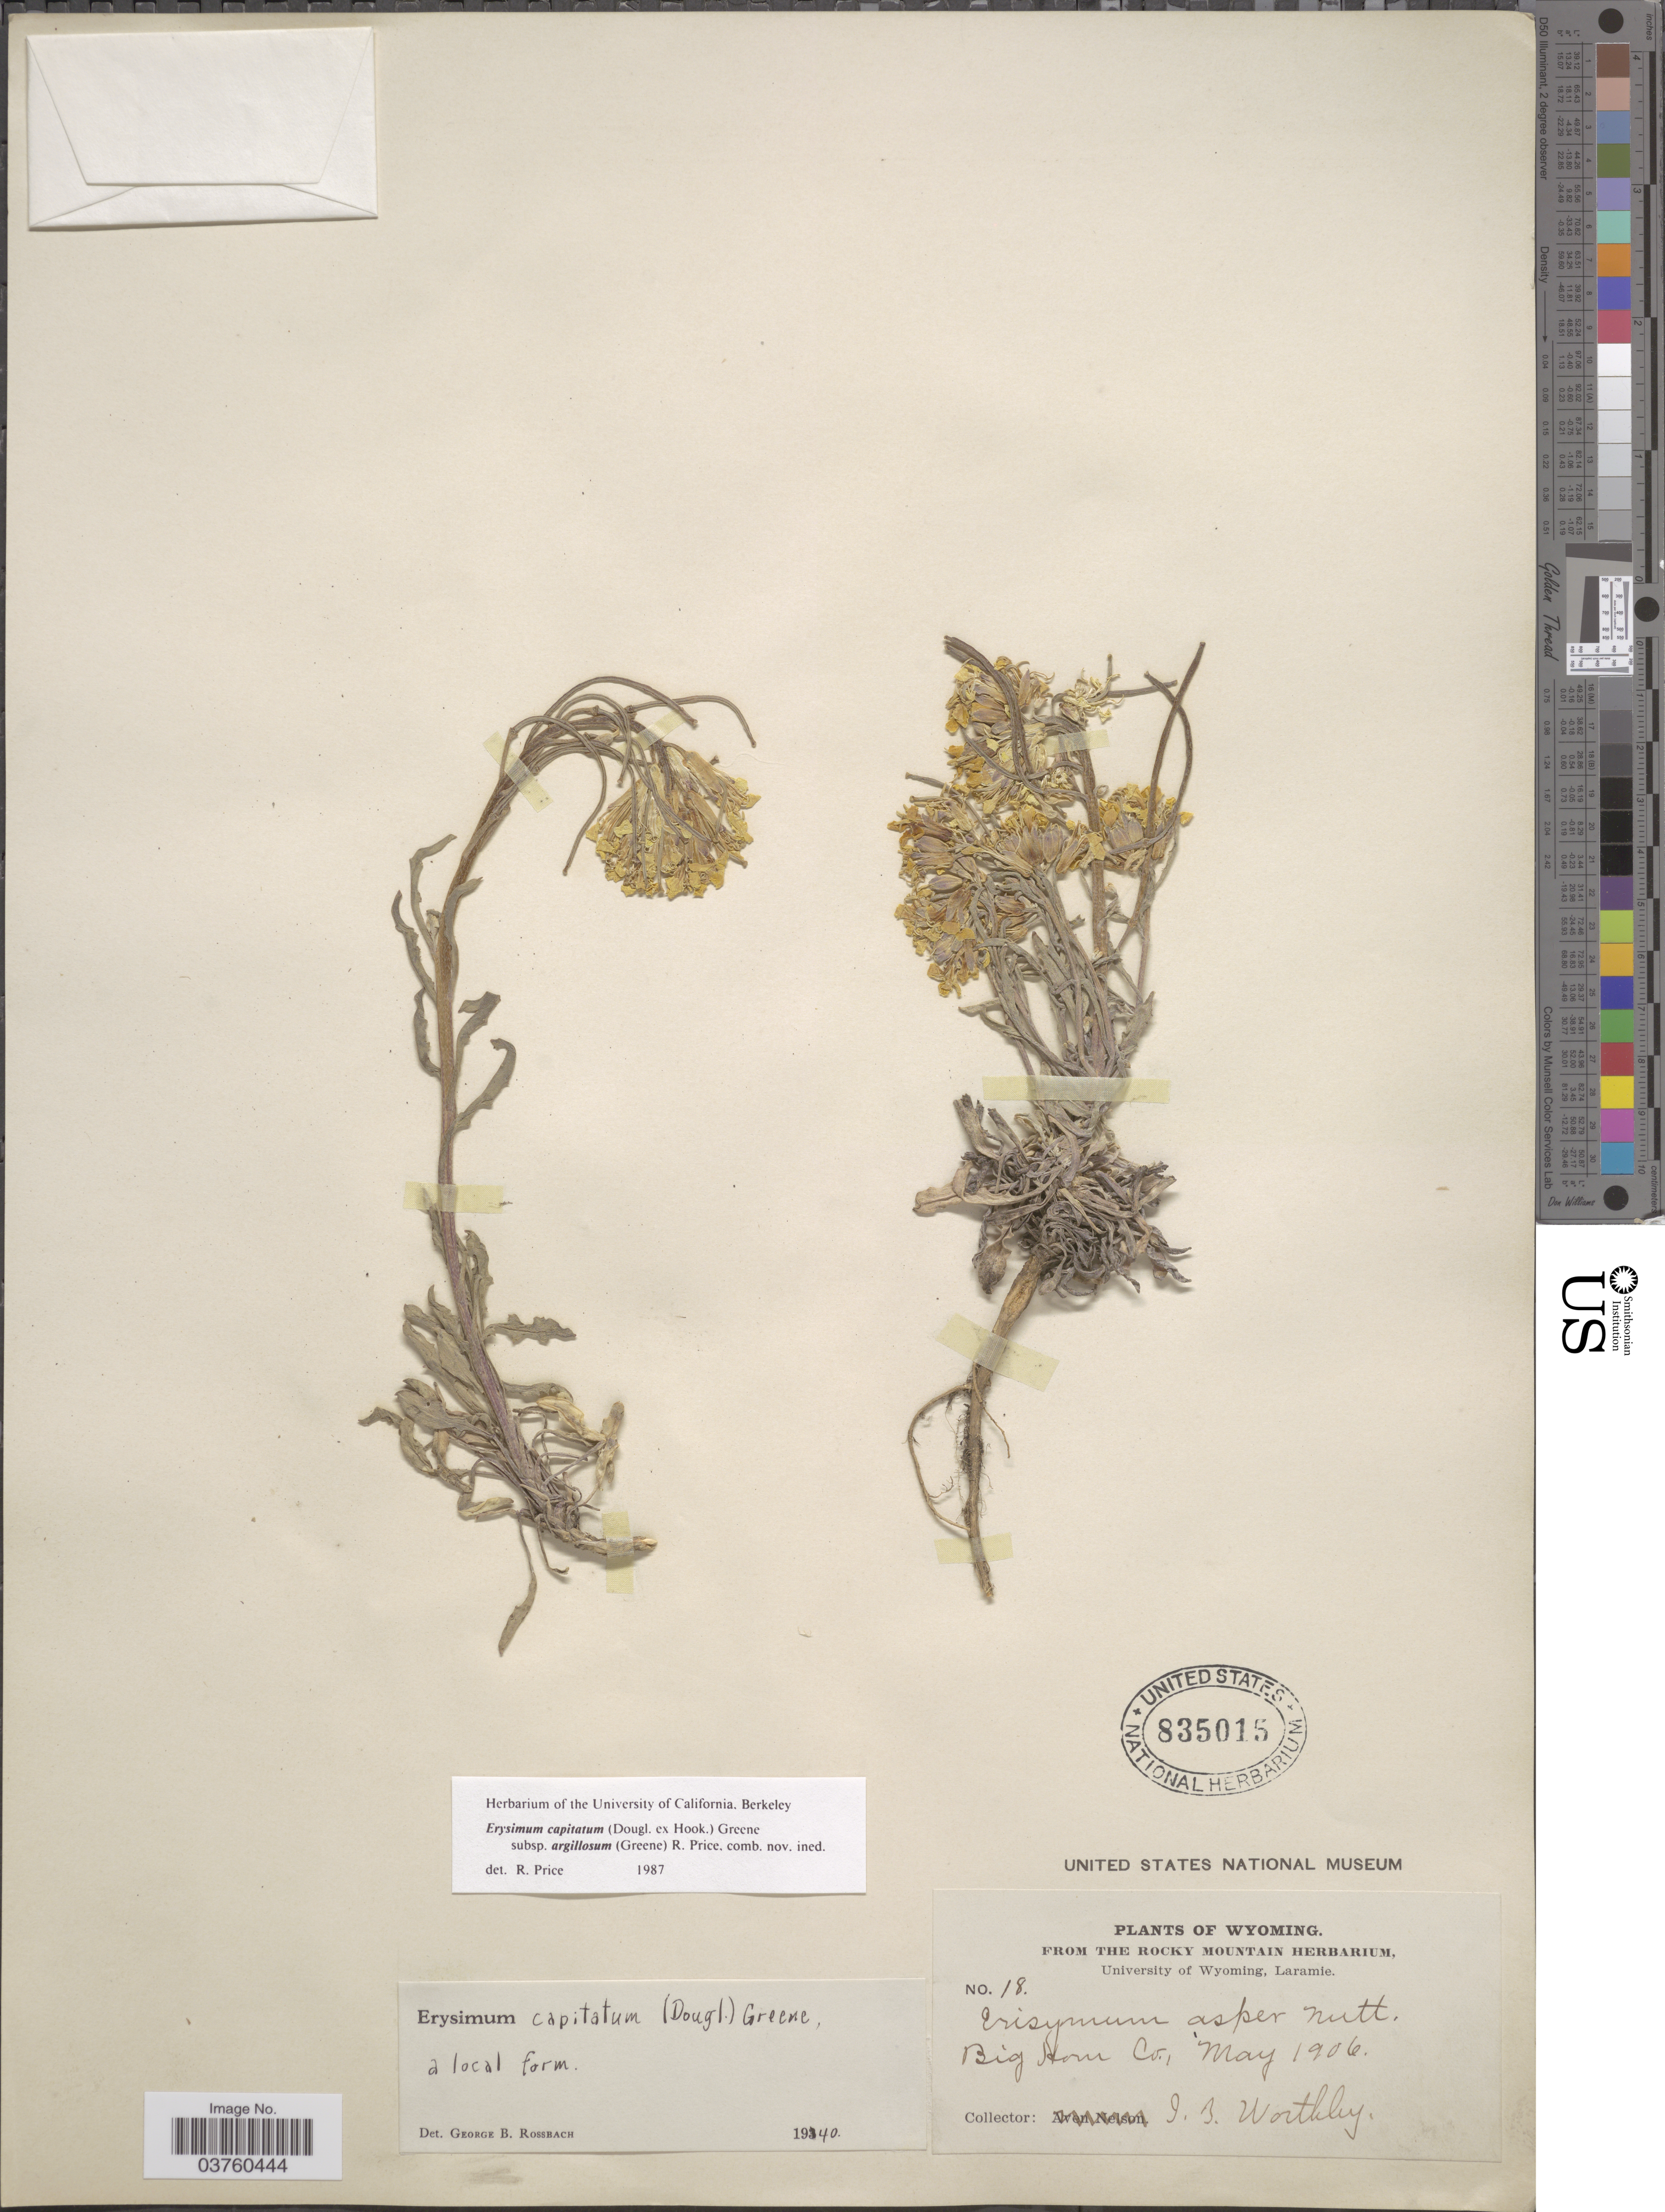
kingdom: Plantae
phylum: Tracheophyta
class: Magnoliopsida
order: Brassicales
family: Brassicaceae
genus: Erysimum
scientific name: Erysimum capitatum subsp. argillosum (Greene) R.A. Price comb. nov. ined.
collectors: I. Worthley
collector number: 18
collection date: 1906-05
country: United States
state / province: Wyoming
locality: Big Horn Co.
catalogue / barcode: US 835015